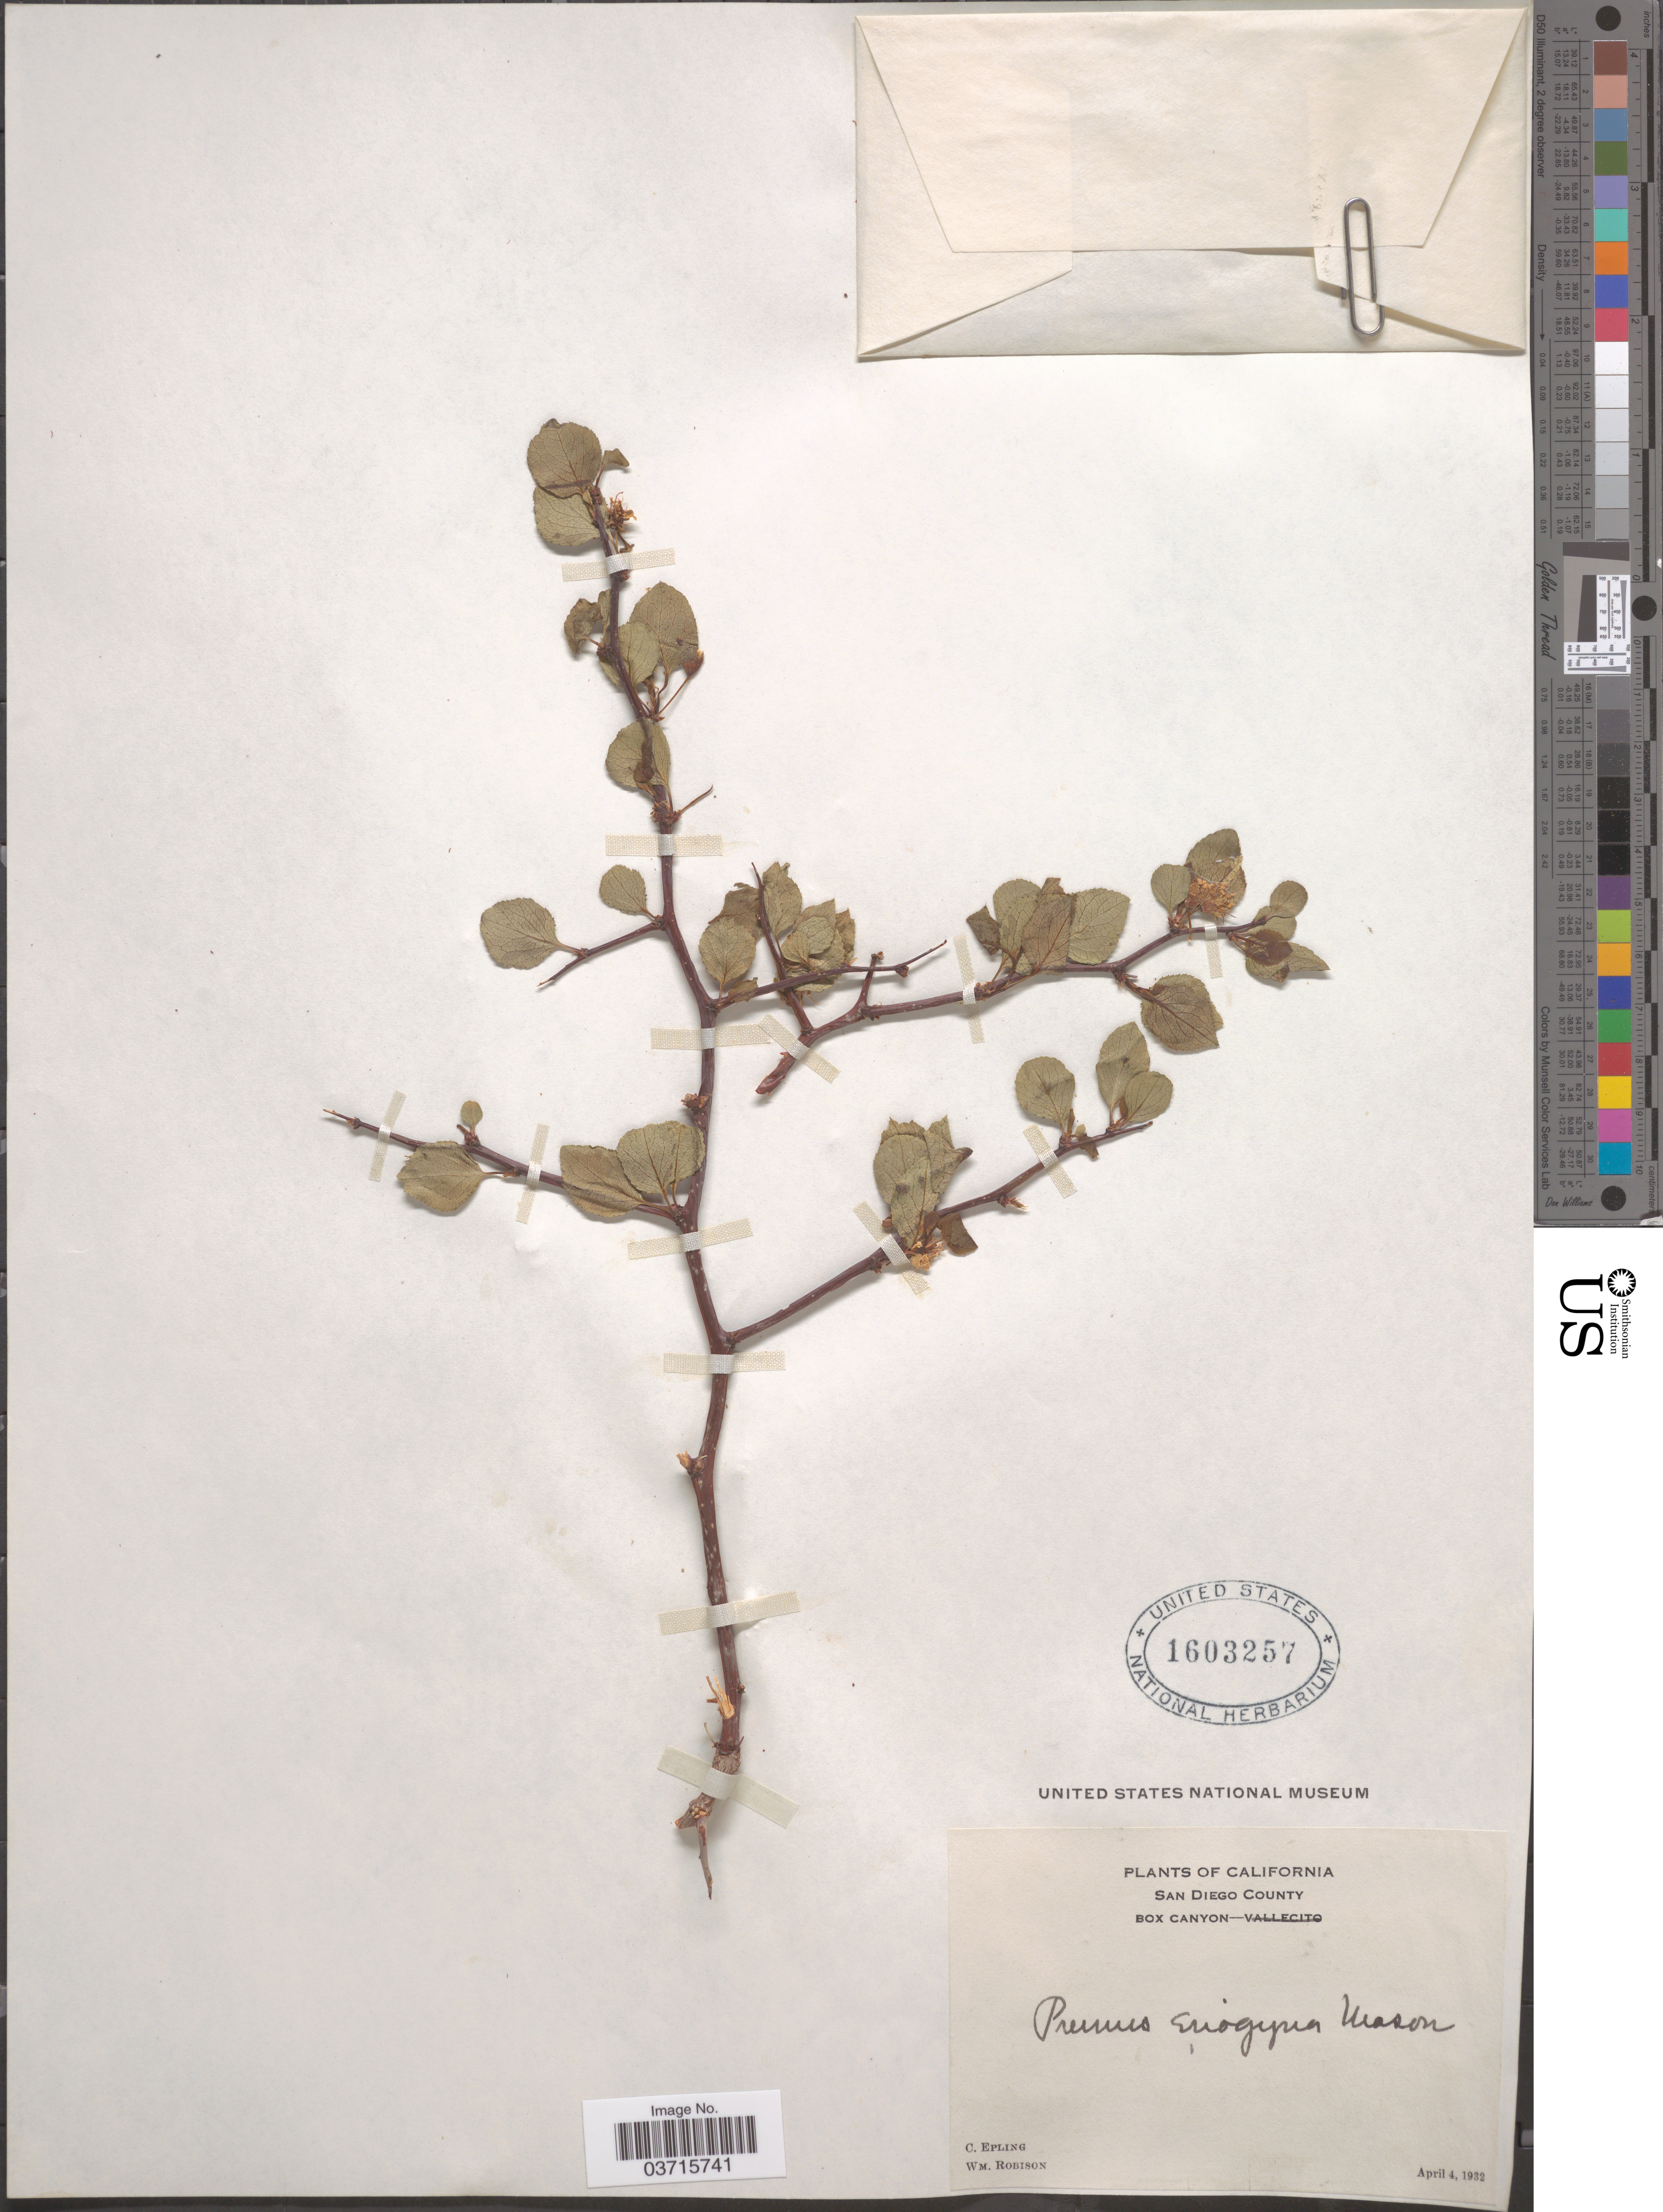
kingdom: Plantae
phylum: Tracheophyta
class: Magnoliopsida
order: Rosales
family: Rosaceae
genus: Prunus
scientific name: Prunus fremontii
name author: S. Watson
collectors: C. C. Epling & W. Robison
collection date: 1932-04-04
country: United States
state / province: California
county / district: San Diego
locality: San Diego County, Box Canyon.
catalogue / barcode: US 1603257